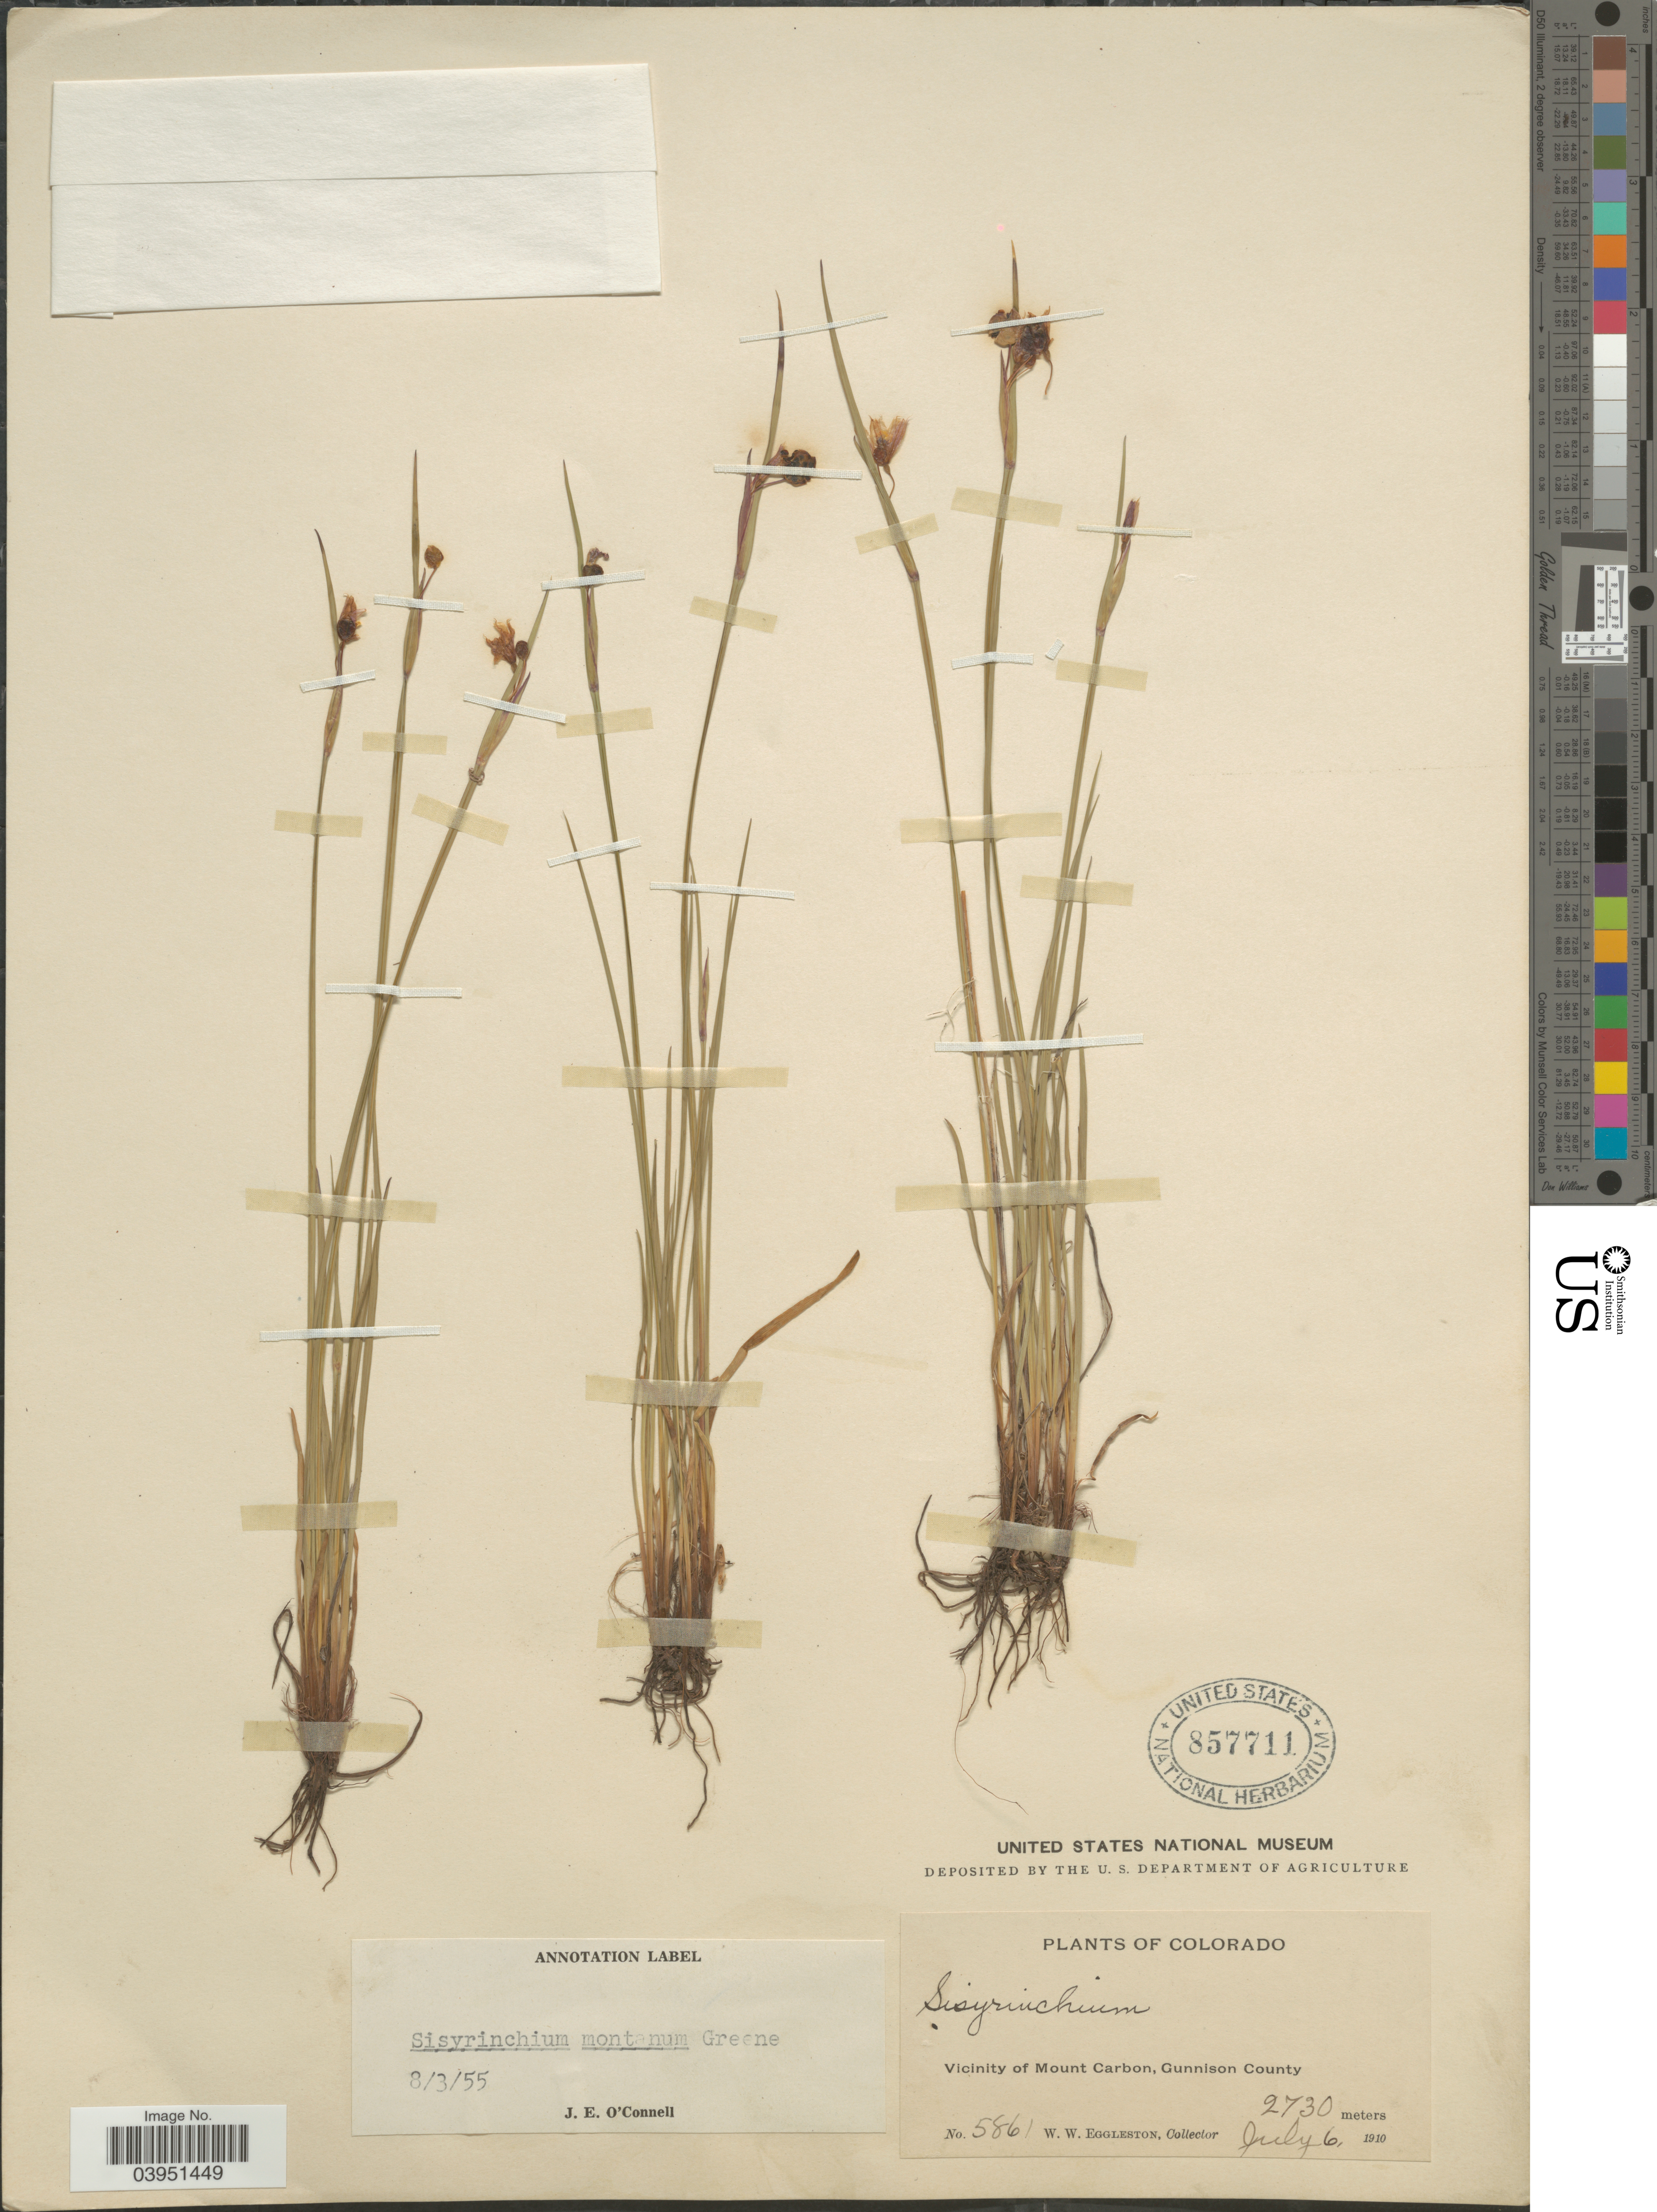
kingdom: Plantae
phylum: Tracheophyta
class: Liliopsida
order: Asparagales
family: Iridaceae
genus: Sisyrinchium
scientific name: Sisyrinchium montanum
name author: Greene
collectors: W. W. Eggleston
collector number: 5861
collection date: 1910-07-06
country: United States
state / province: Colorado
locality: Vicinity of Mount Carbon, Gunnison County.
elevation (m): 2730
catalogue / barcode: US 857711